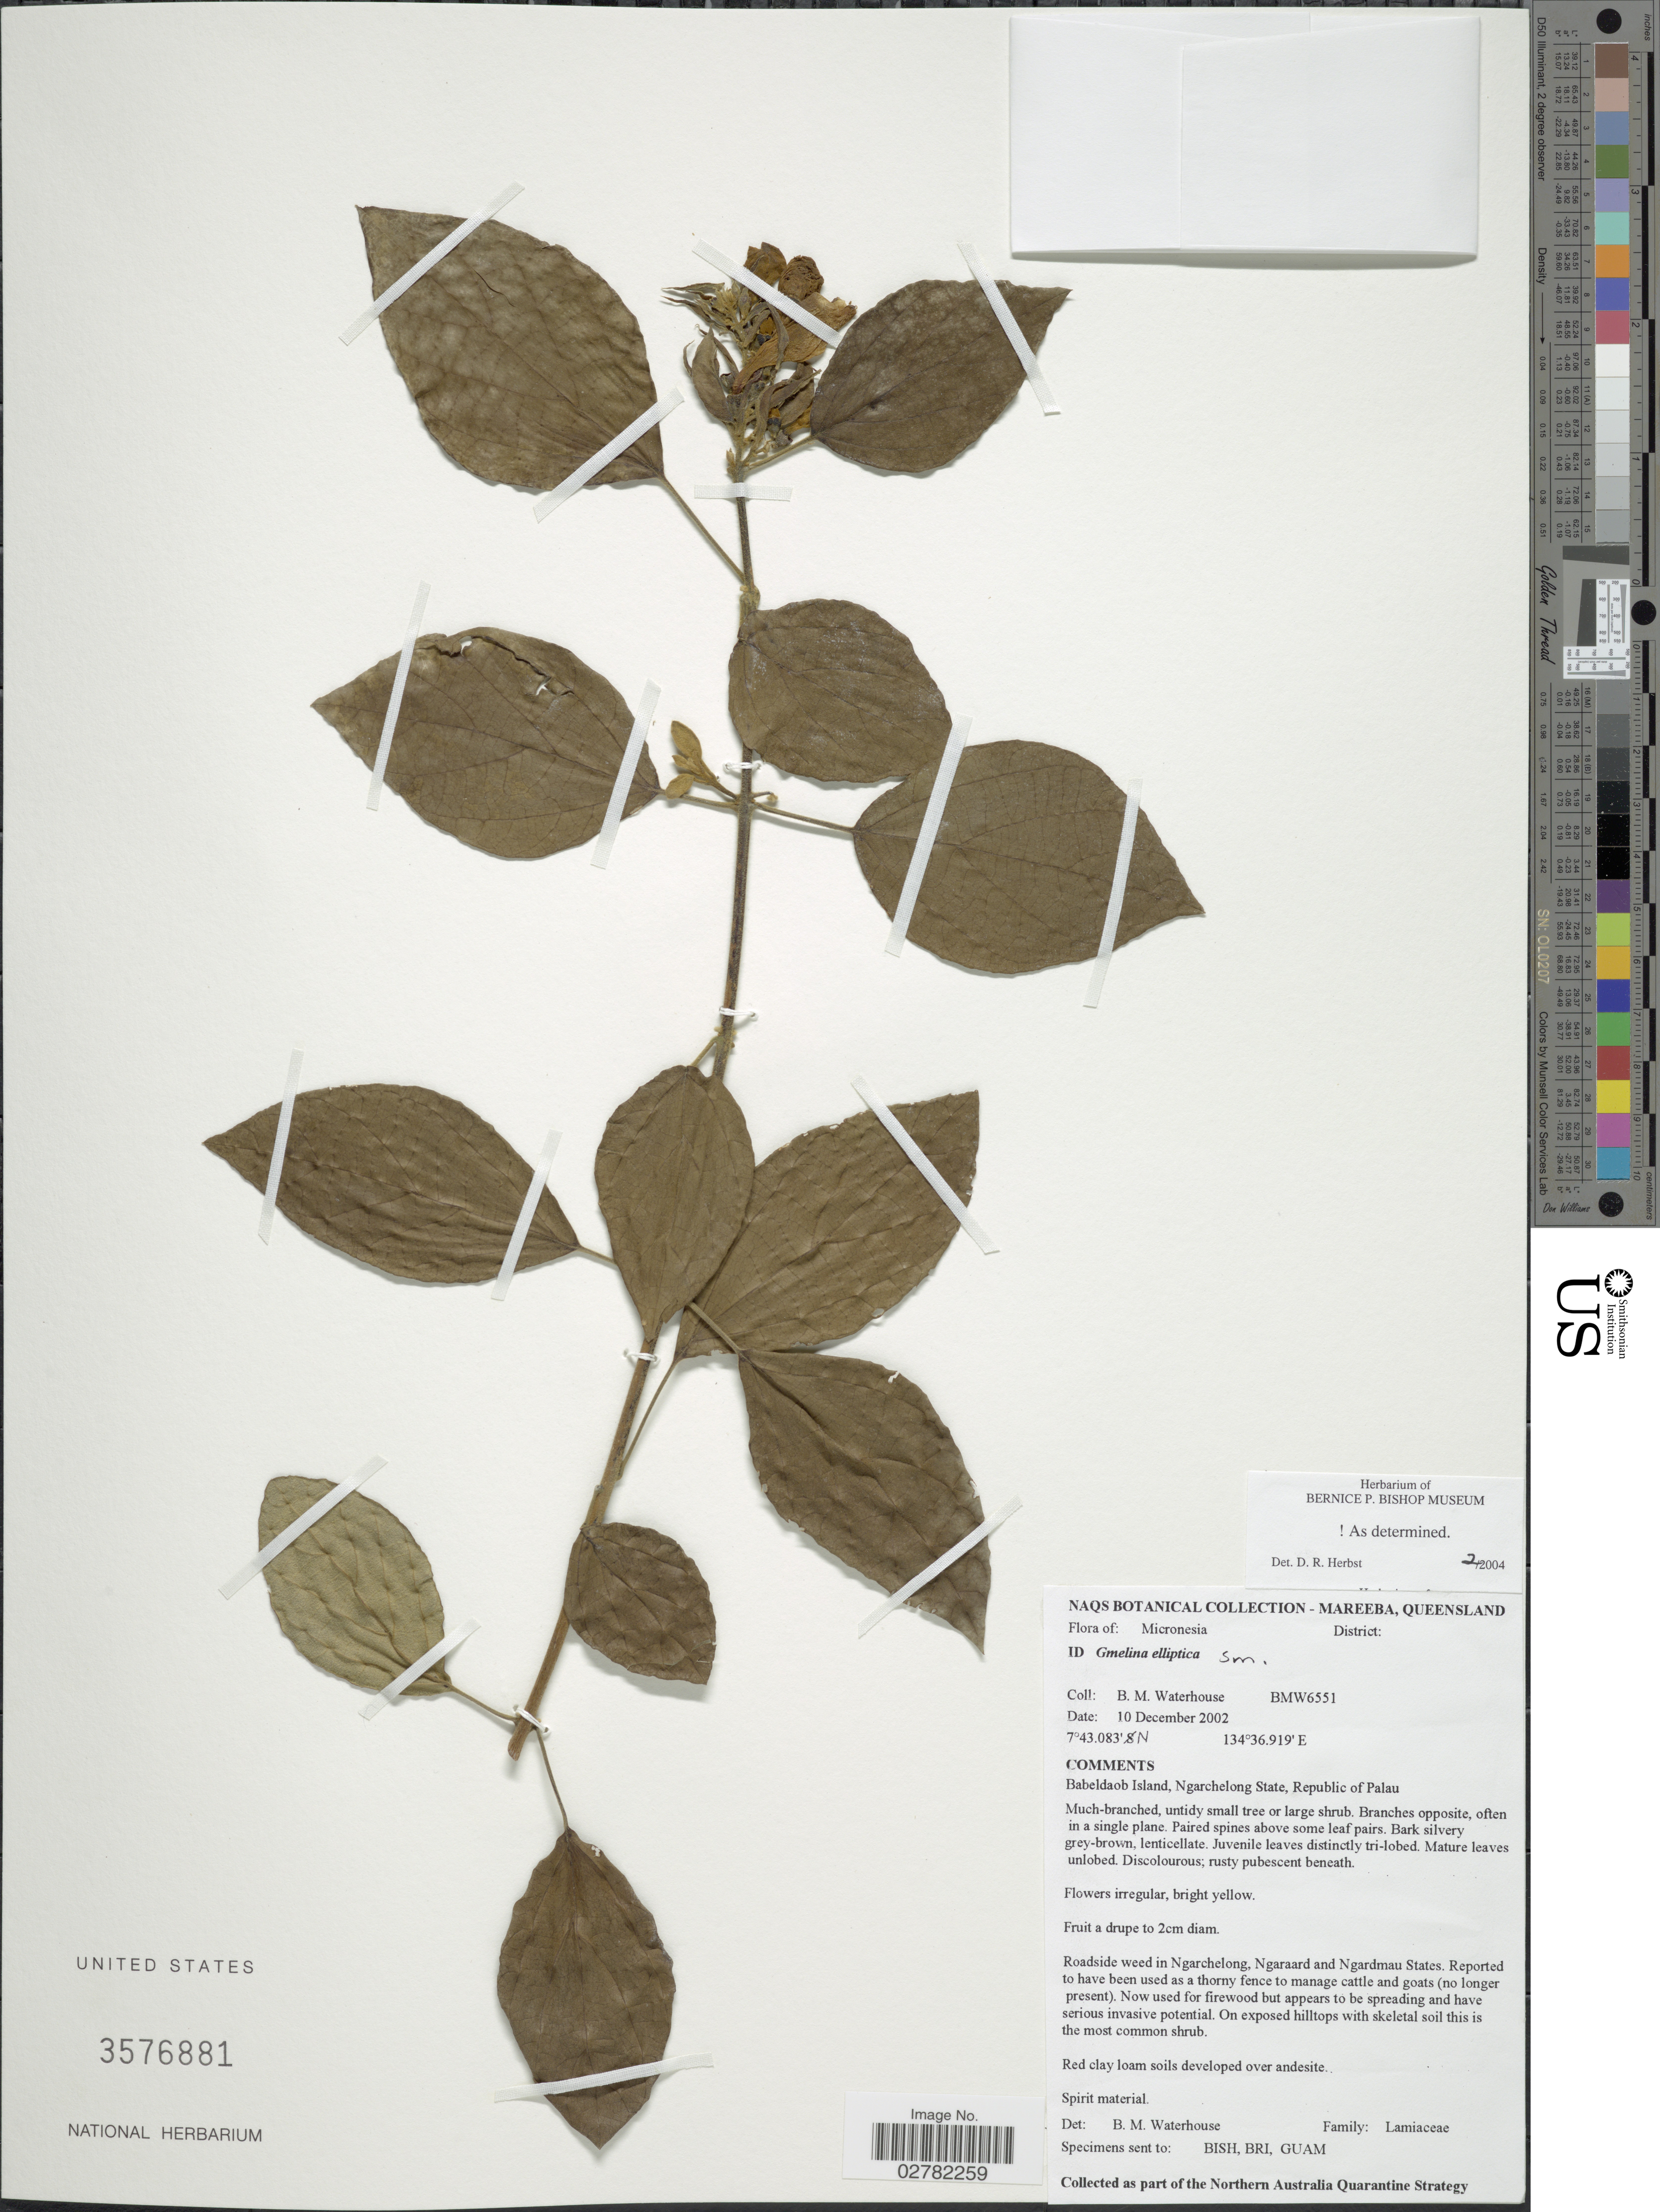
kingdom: Plantae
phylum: Tracheophyta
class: Magnoliopsida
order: Lamiales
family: Lamiaceae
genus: Gmelina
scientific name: Gmelina elliptica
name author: Sm.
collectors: B. Waterhouse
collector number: BMW6551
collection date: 2002-12-10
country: Palau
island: Babeldaob [Babelthuap]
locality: Micronesia. Babeldaob Island, Ngarchelong State, Republic of Palau. Roadside weed in Ngarchelong, Ngaraard and Ngardmau States.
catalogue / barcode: US 3576881